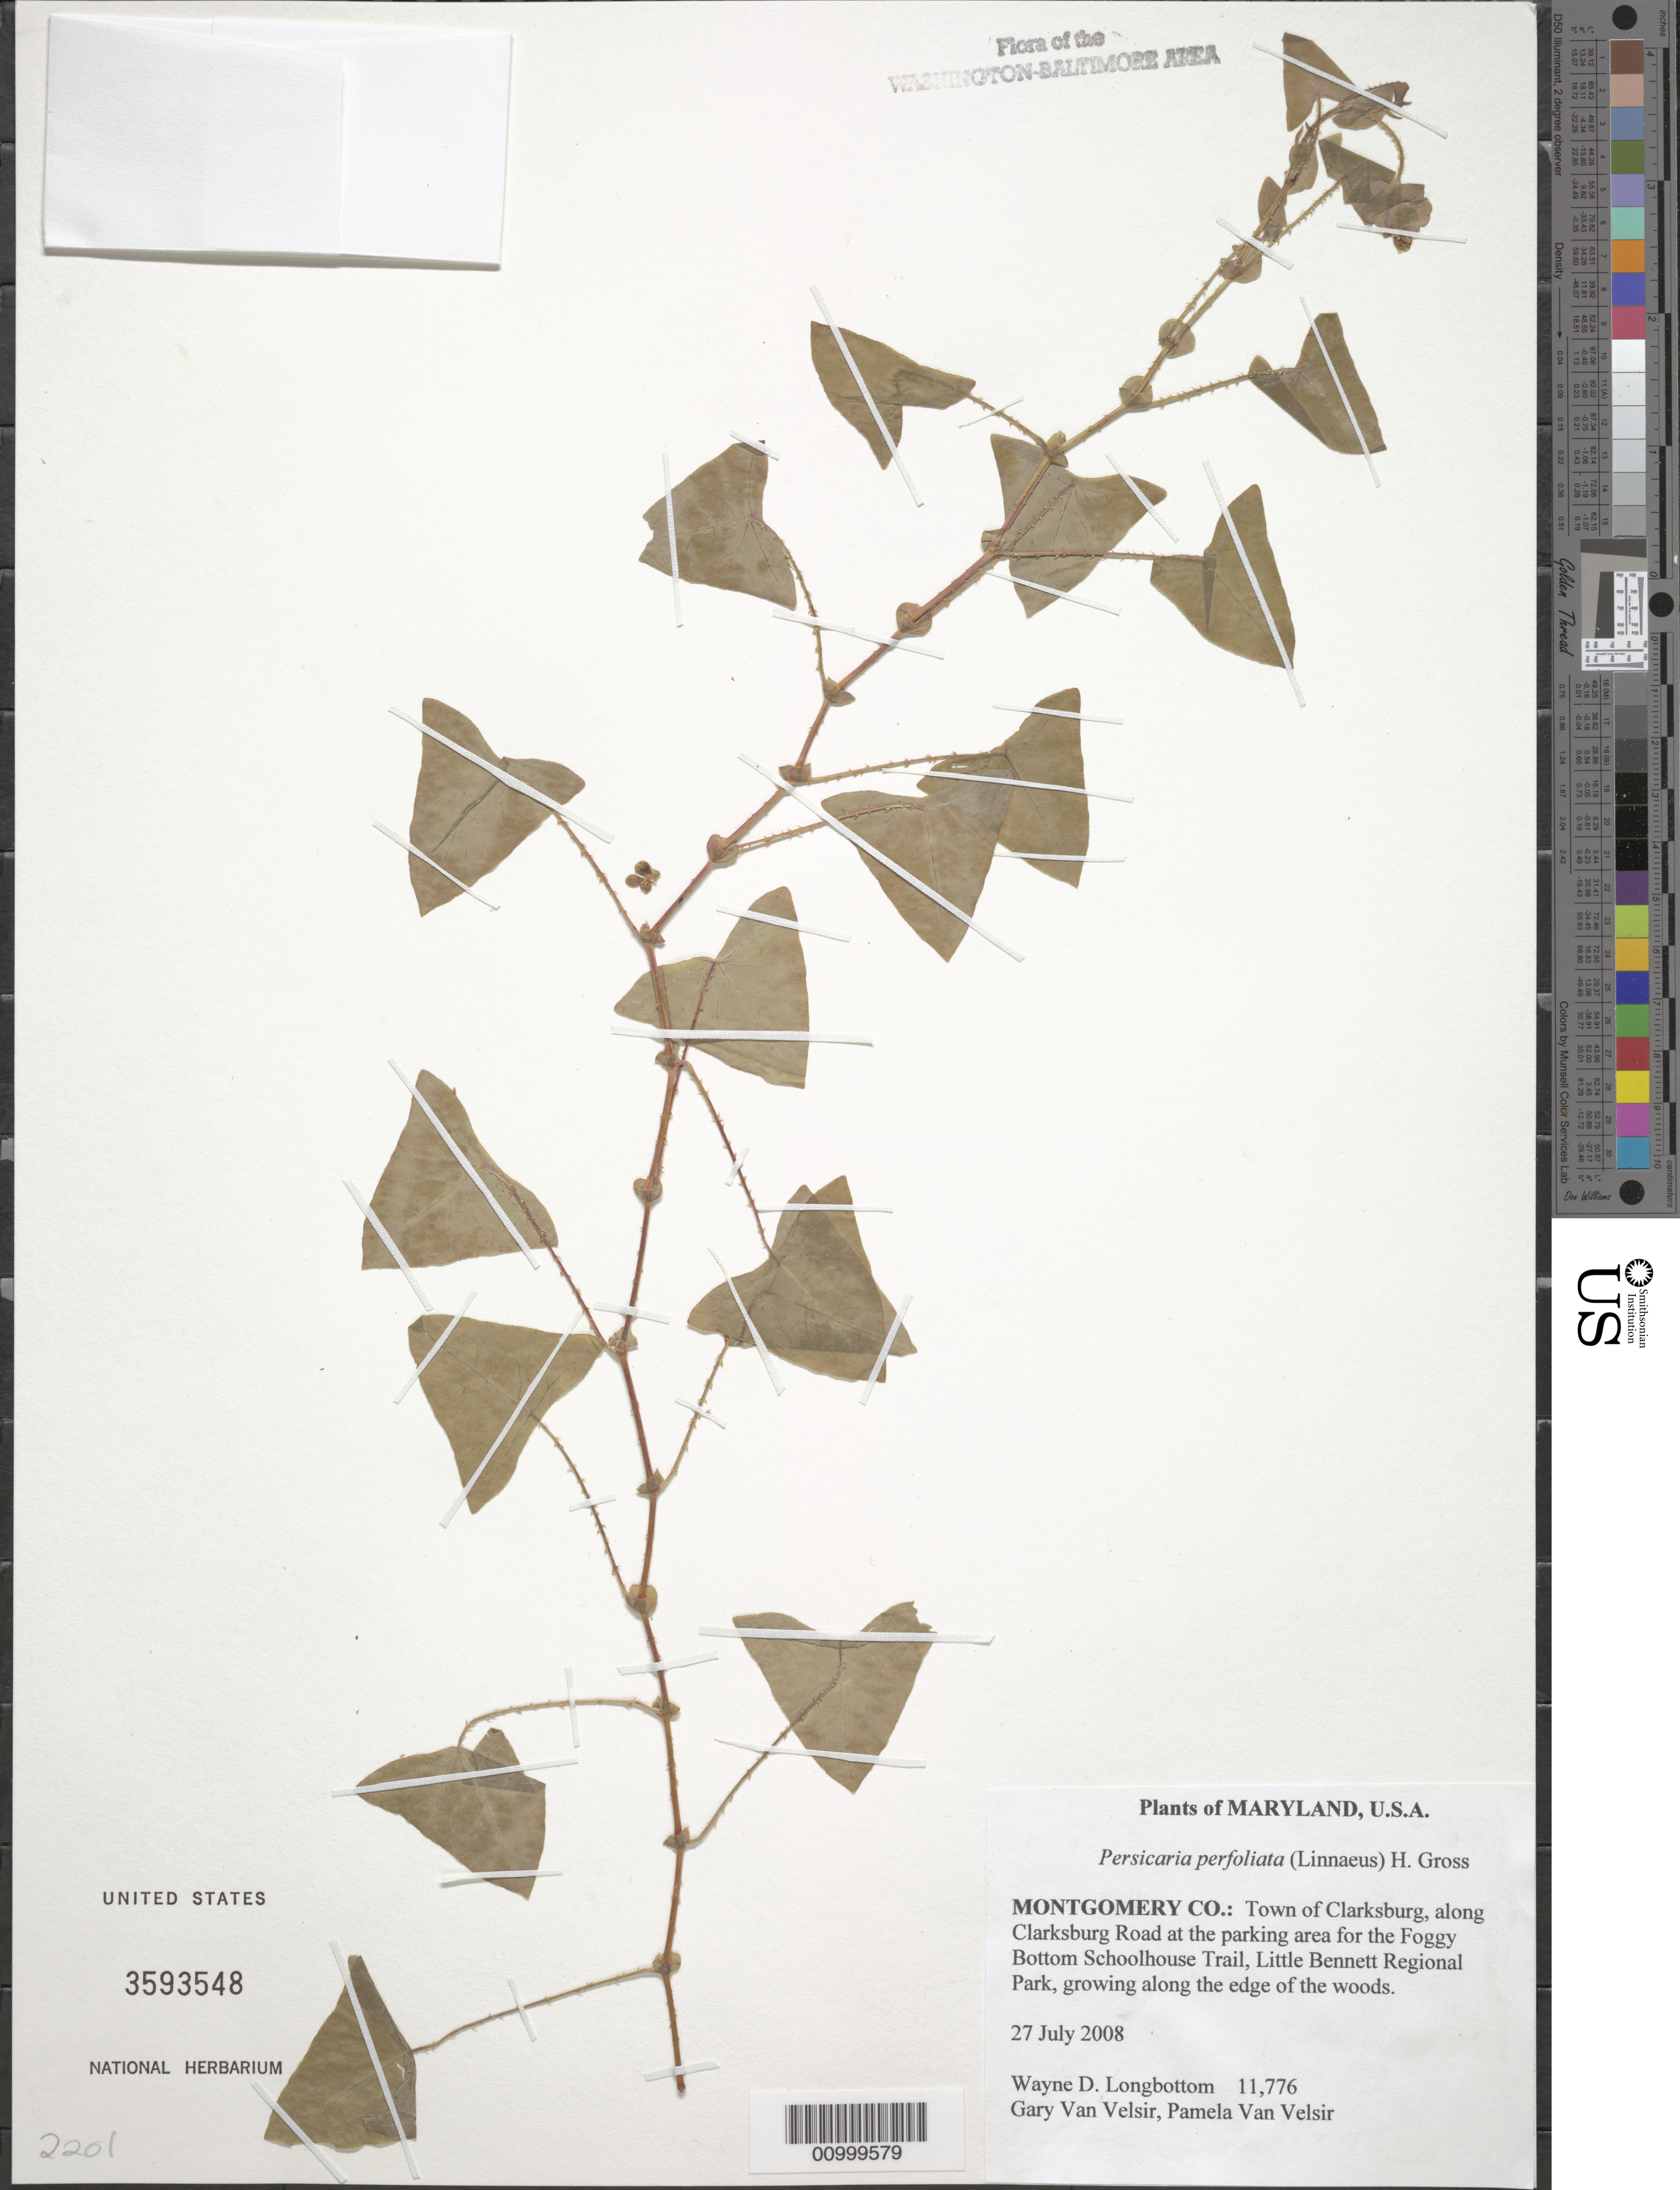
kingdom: Plantae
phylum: Tracheophyta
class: Magnoliopsida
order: Caryophyllales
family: Polygonaceae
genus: Persicaria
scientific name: Persicaria perfoliata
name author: (L.) H. Gross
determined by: Atha, D. E.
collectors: W. D. Longbottom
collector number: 11776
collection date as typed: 27 July 2008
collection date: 2008-07-27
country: United States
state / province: Maryland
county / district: Montgomery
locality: Town of Clarksburg, along Clarksburg Road at the parking area for the Foggy Bottom Schoolhouse Trail, Little Bennett Regional Park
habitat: growing along the edge of the woods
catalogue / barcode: US 3593548